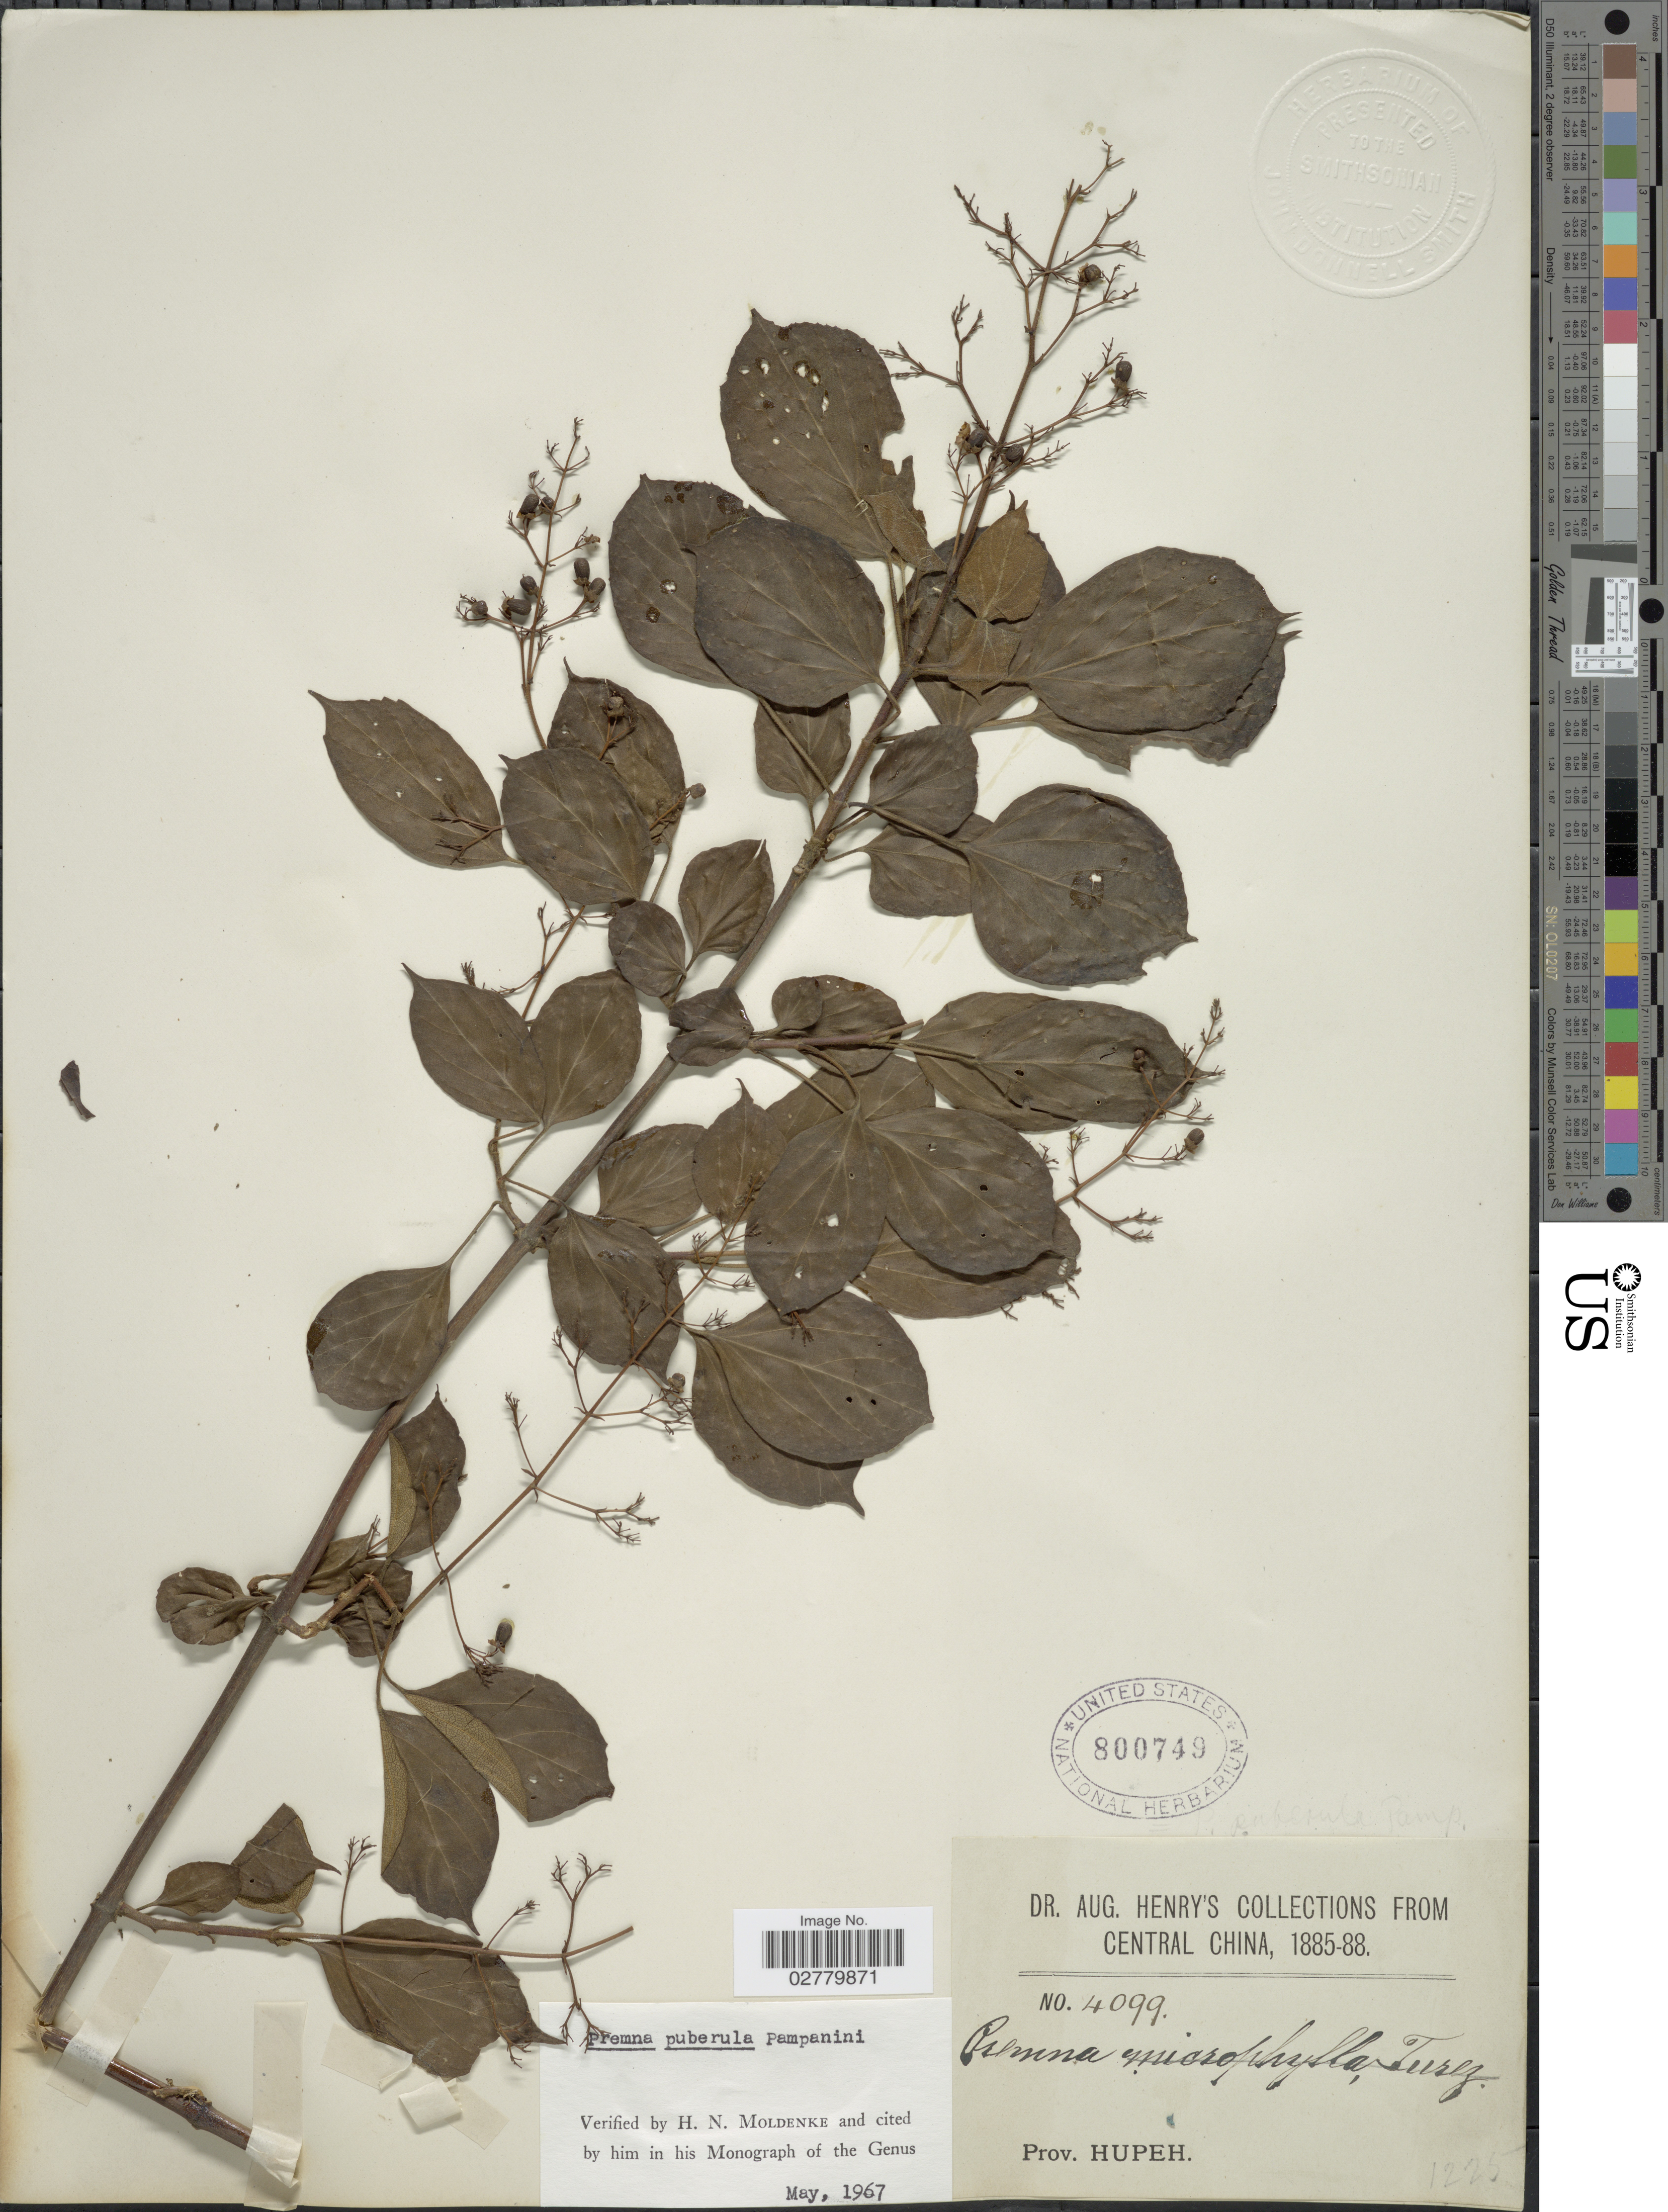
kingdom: Plantae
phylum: Tracheophyta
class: Magnoliopsida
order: Lamiales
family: Lamiaceae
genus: Premna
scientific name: Premna puberula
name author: Pamp.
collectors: A. Henry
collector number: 4099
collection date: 1885/1888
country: China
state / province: Hubei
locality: Central China. Prov. Hupeh.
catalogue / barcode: US 800749